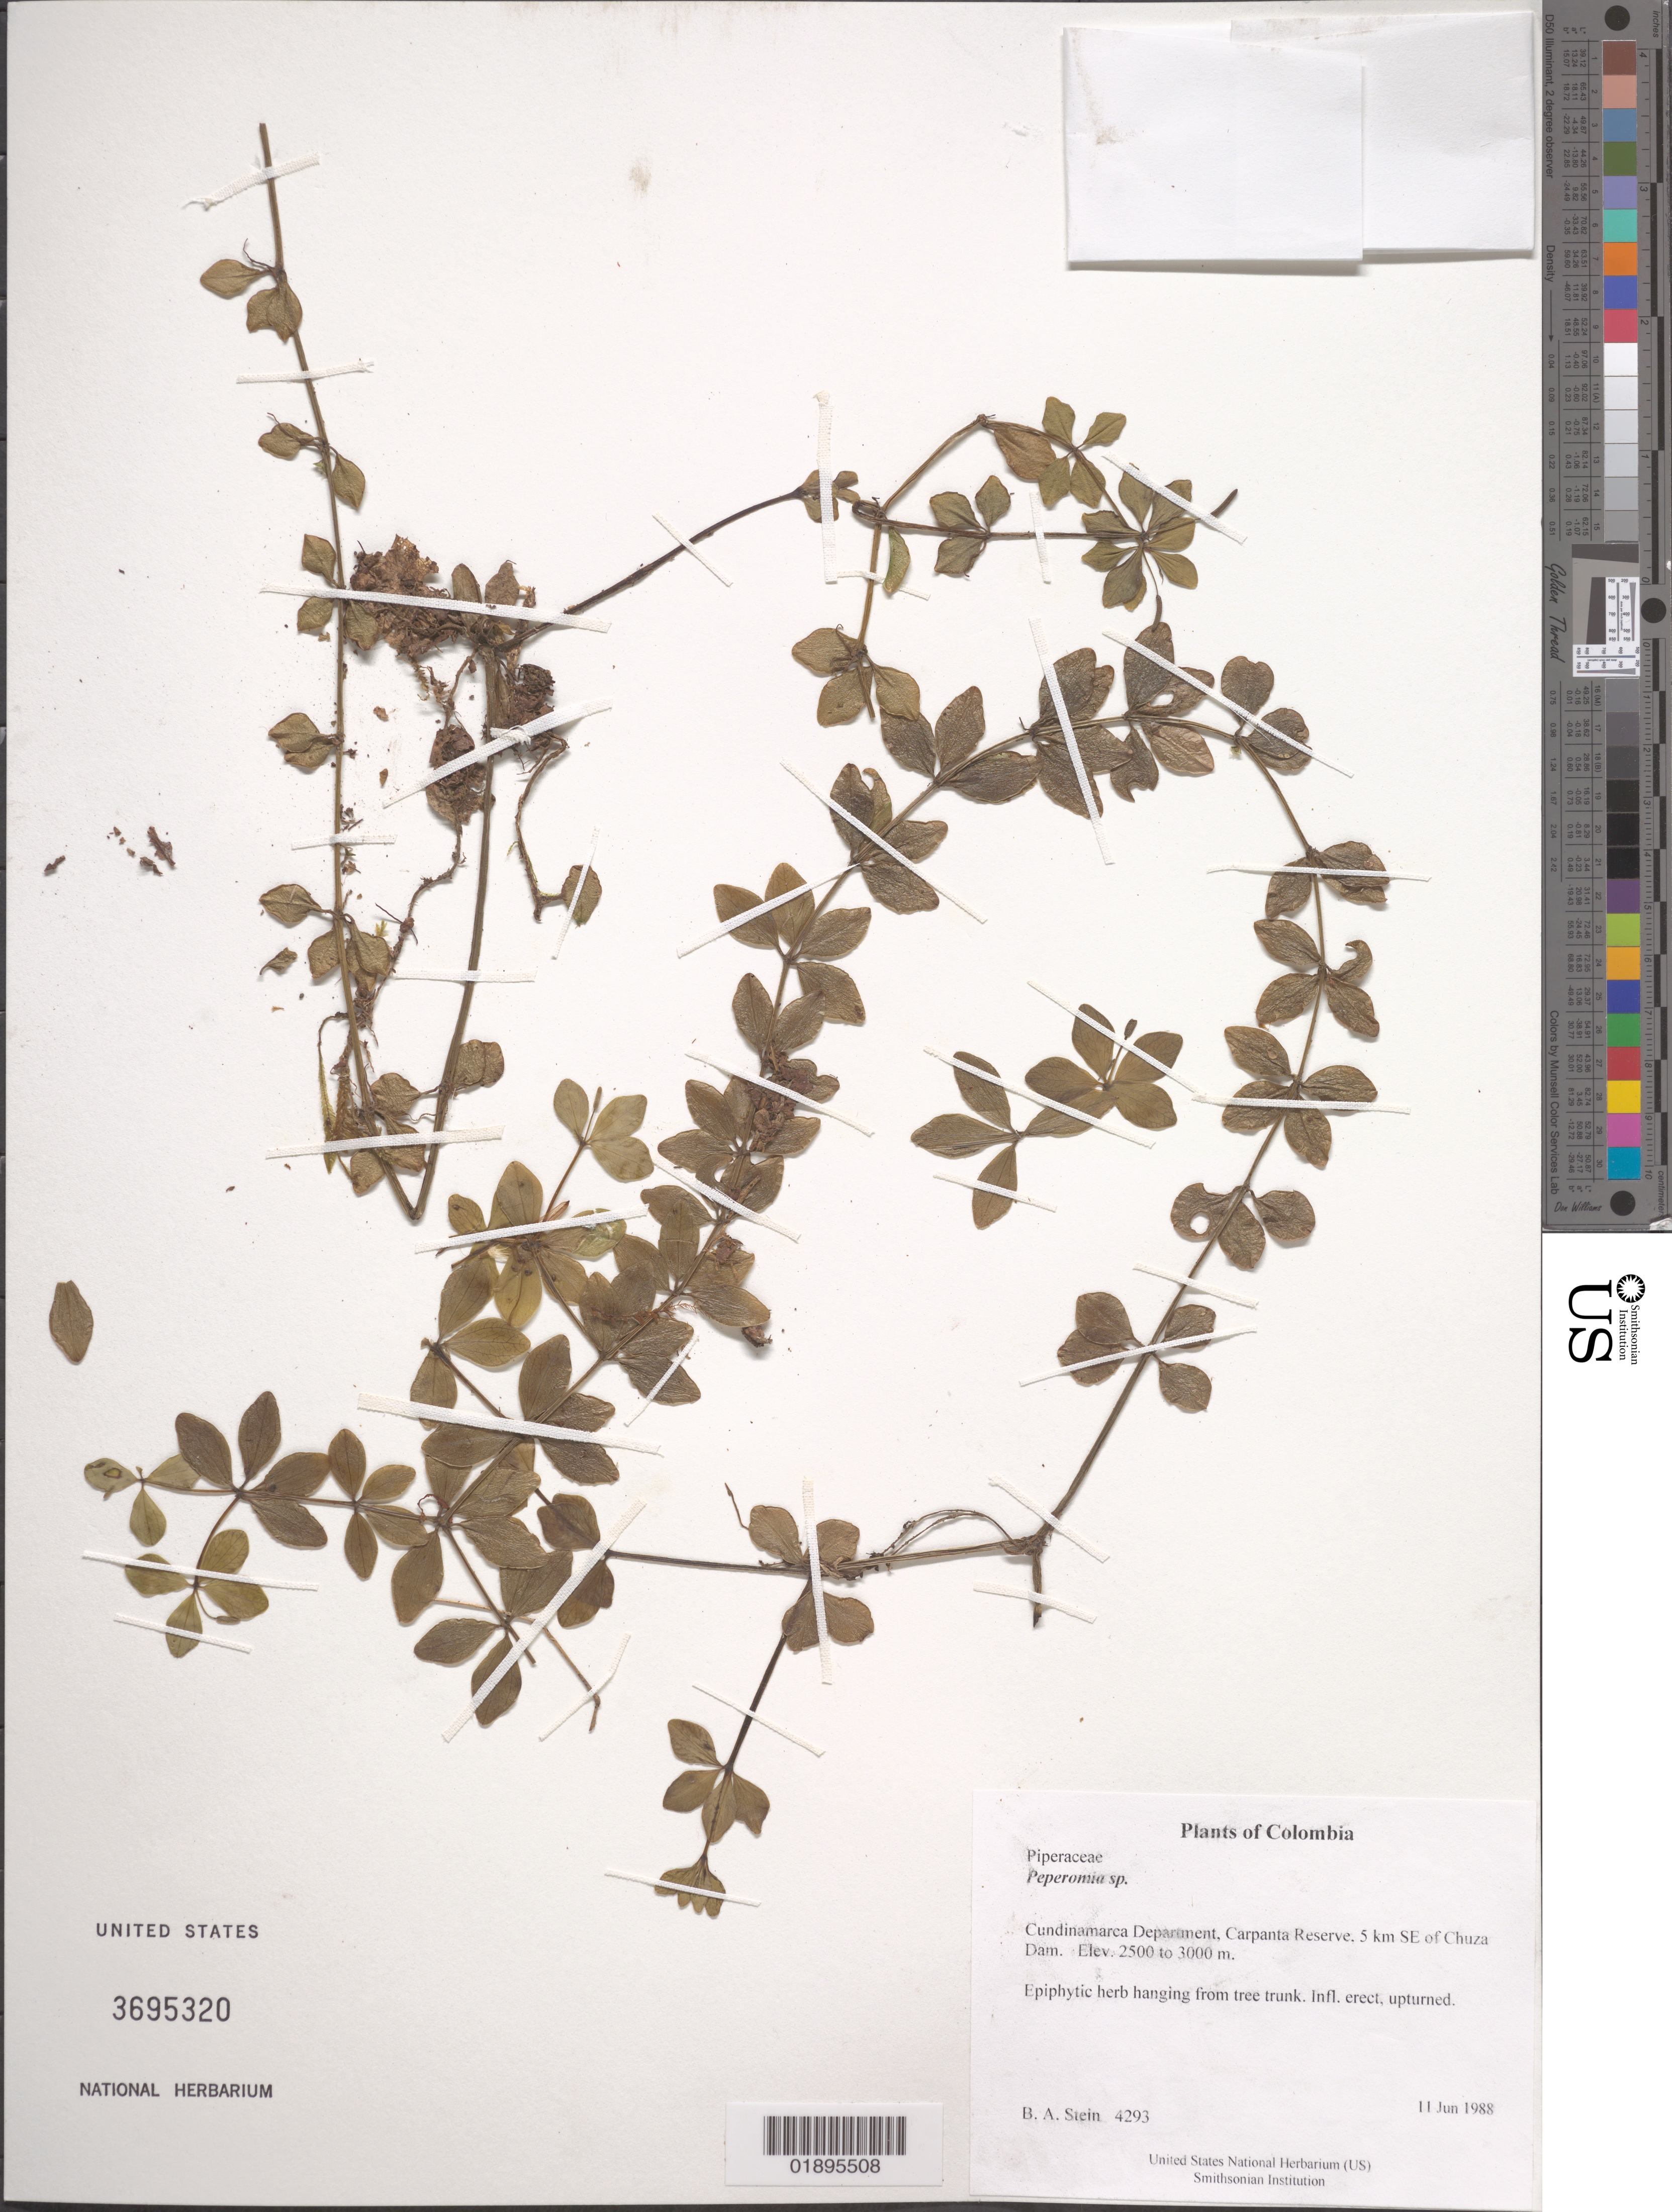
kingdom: Plantae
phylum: Tracheophyta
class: Magnoliopsida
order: Piperales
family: Piperaceae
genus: Peperomia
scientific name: Peperomia tetraphylla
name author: (G. Forst.) Hook. & Arn.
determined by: Jiménez, José Estaban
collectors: B. A. Stein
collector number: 4293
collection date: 1988-06-11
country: Colombia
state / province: Cundinamarca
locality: Carpanta Reserve, 5 km SE of Chuza Dam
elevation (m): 2500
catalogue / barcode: US 3695320